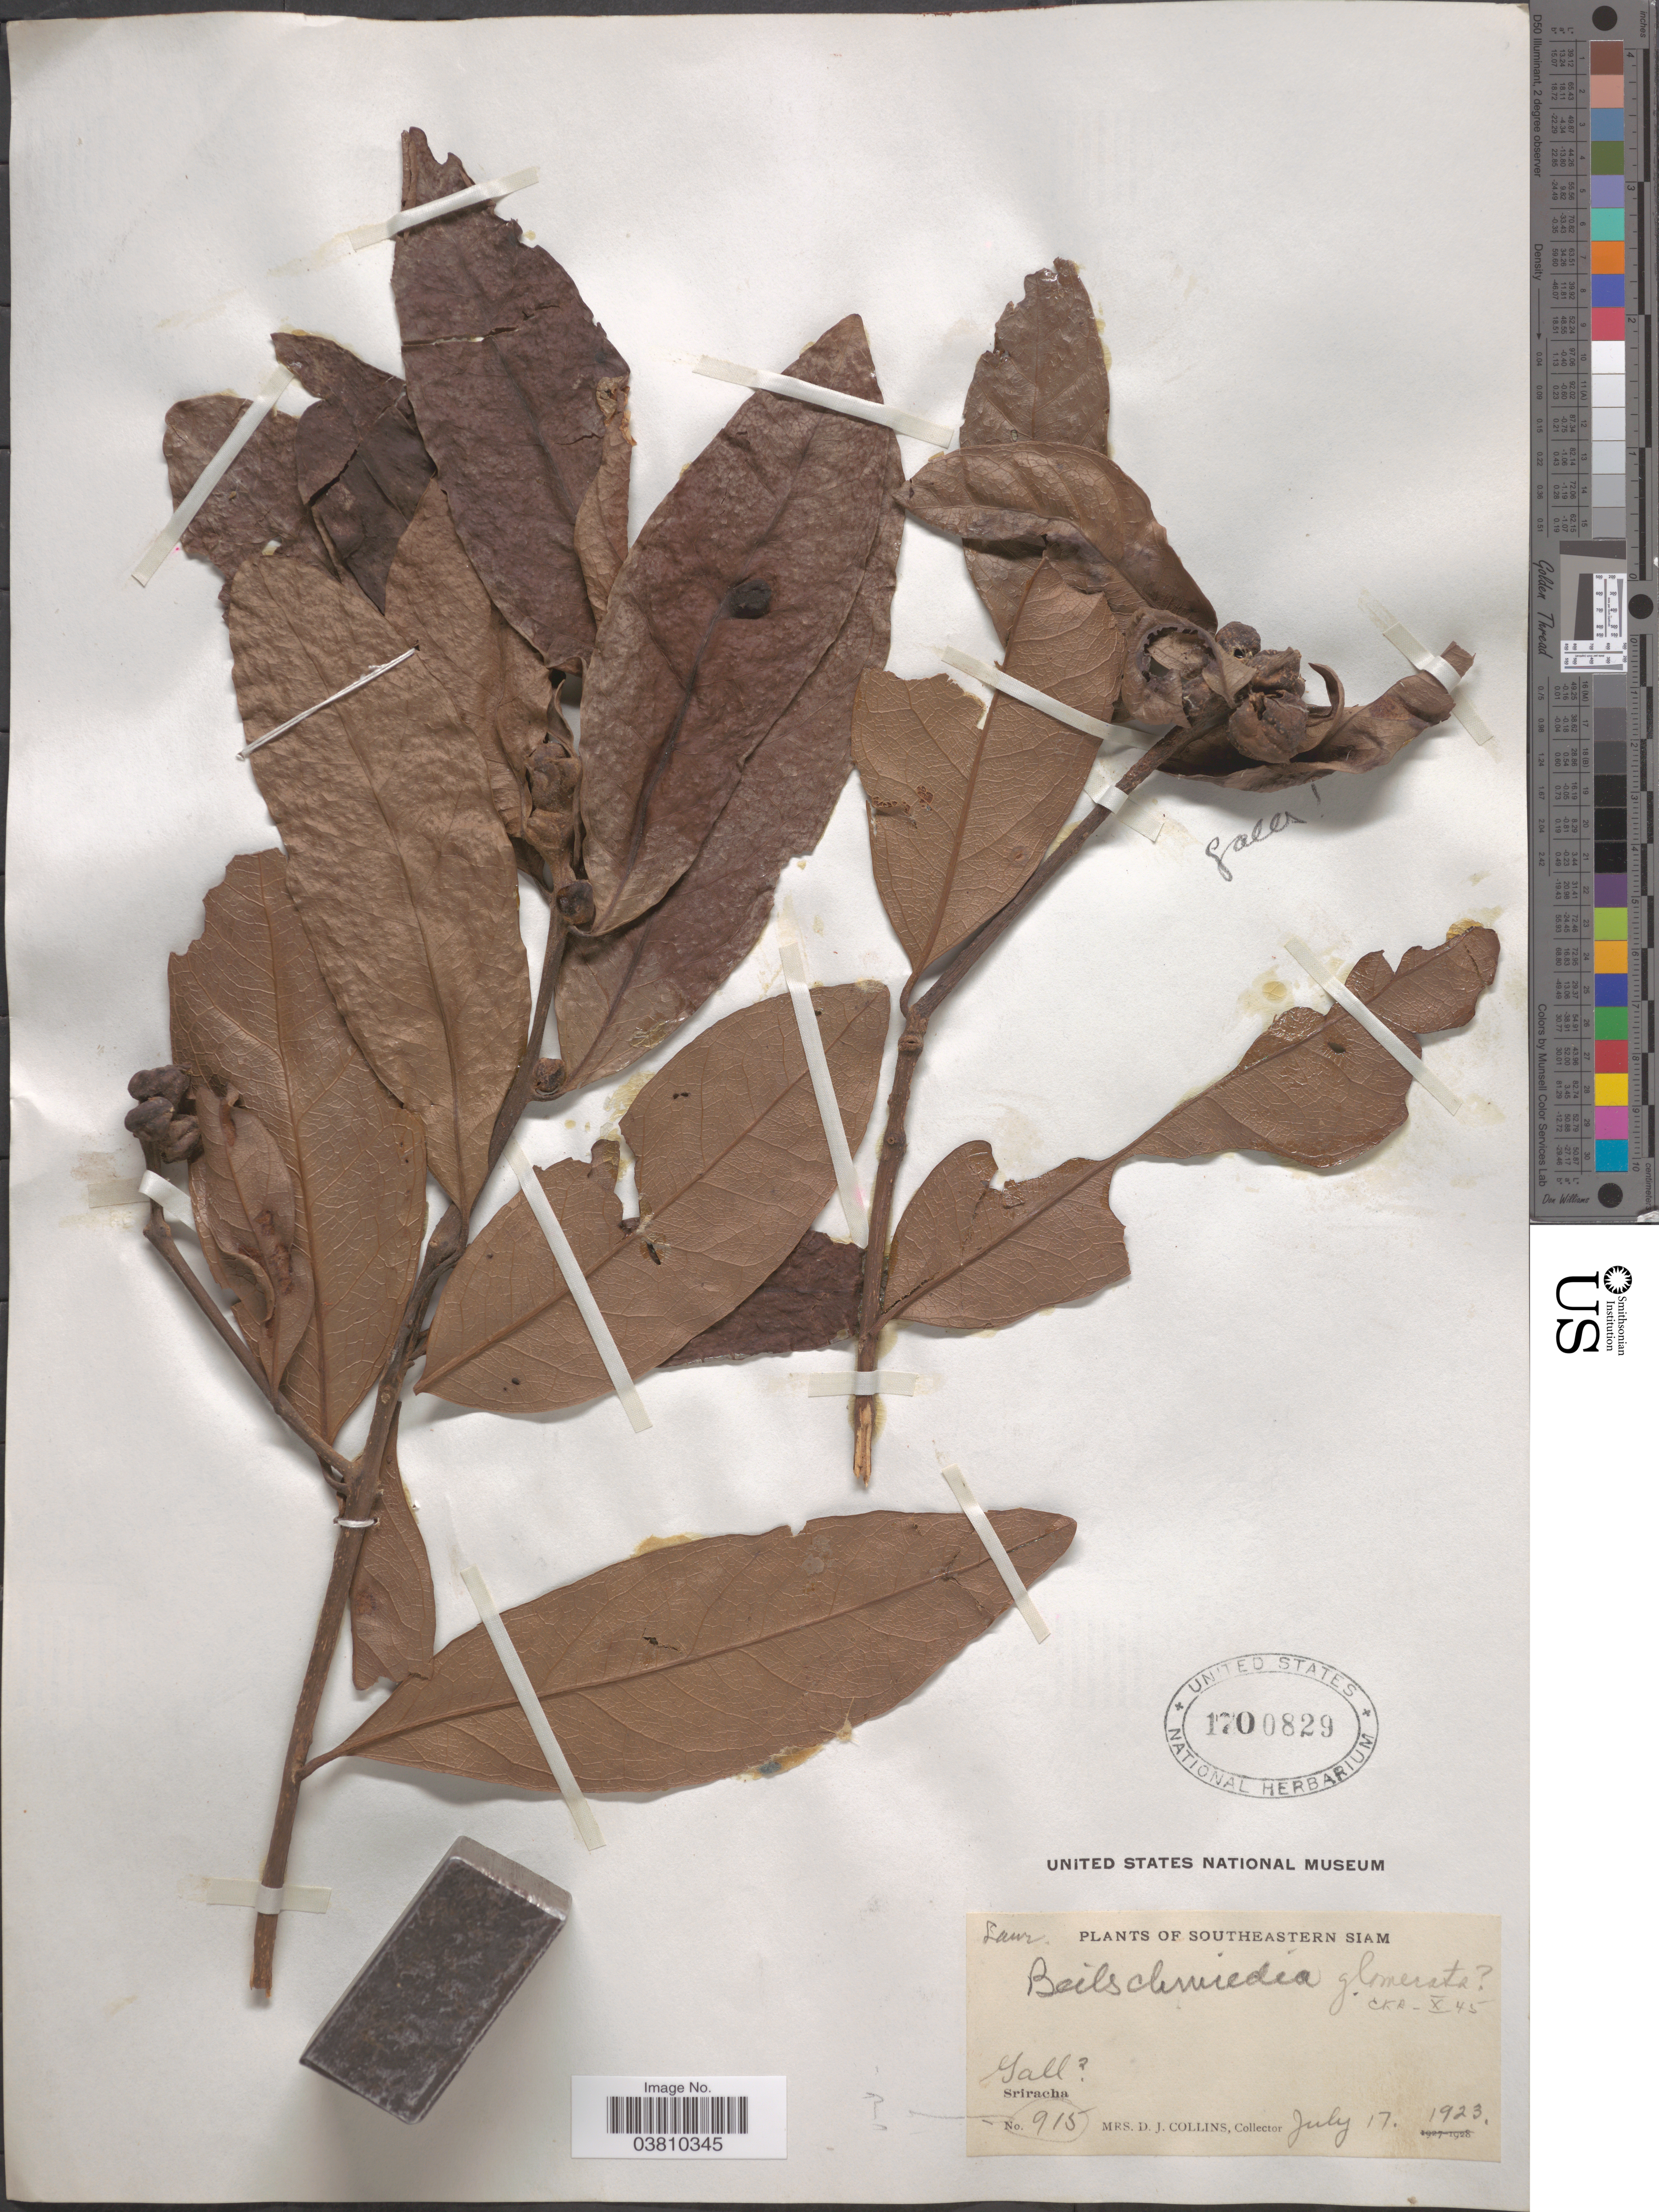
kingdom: Plantae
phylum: Tracheophyta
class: Magnoliopsida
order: Laurales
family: Lauraceae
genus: Beilschmiedia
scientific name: Beilschmiedia glomerata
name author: Merr.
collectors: Mrs. D. J. Collins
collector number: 915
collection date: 1923-07-17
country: Thailand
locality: Southeastern Siam. Sriracha.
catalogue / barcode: US 1700829